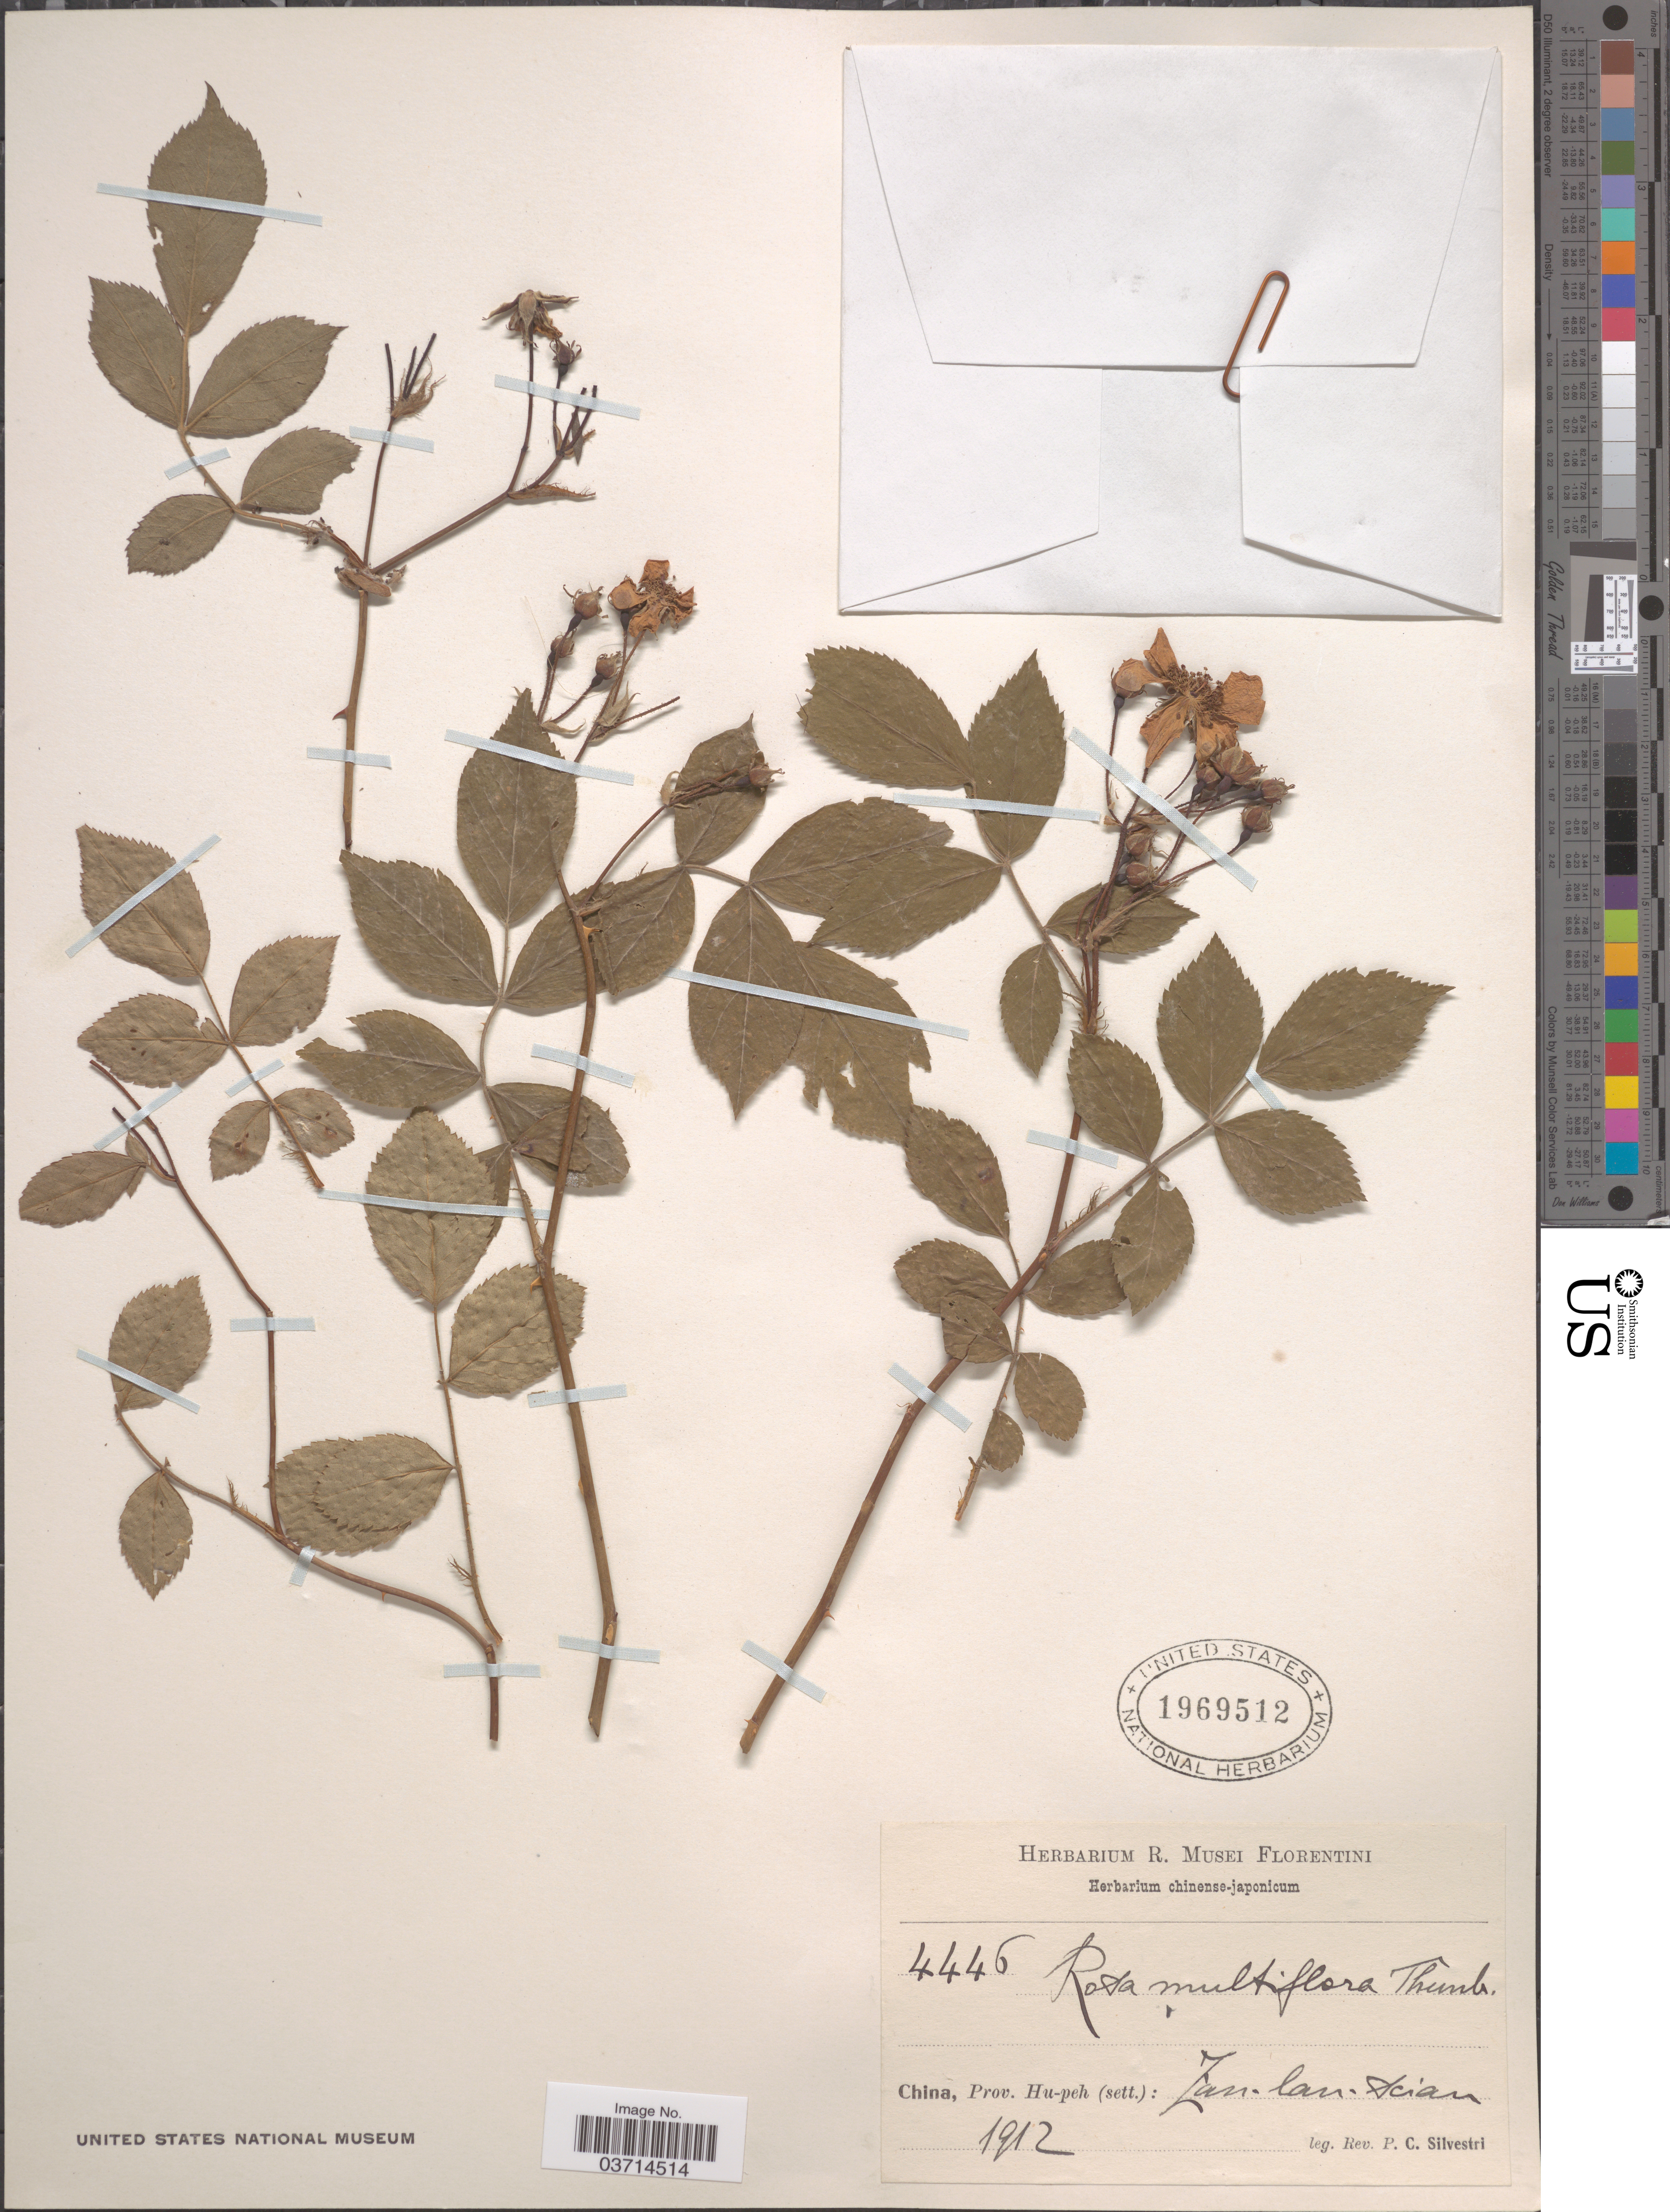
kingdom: Plantae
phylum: Tracheophyta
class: Magnoliopsida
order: Rosales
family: Rosaceae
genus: Rosa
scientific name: Rosa multiflora var. multiflora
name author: Thunb.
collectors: P. Silvestri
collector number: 4446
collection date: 1912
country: China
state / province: Hubei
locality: Prov. Hu-peh (sett.): Zan-lan-Scian.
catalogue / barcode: US 1969512